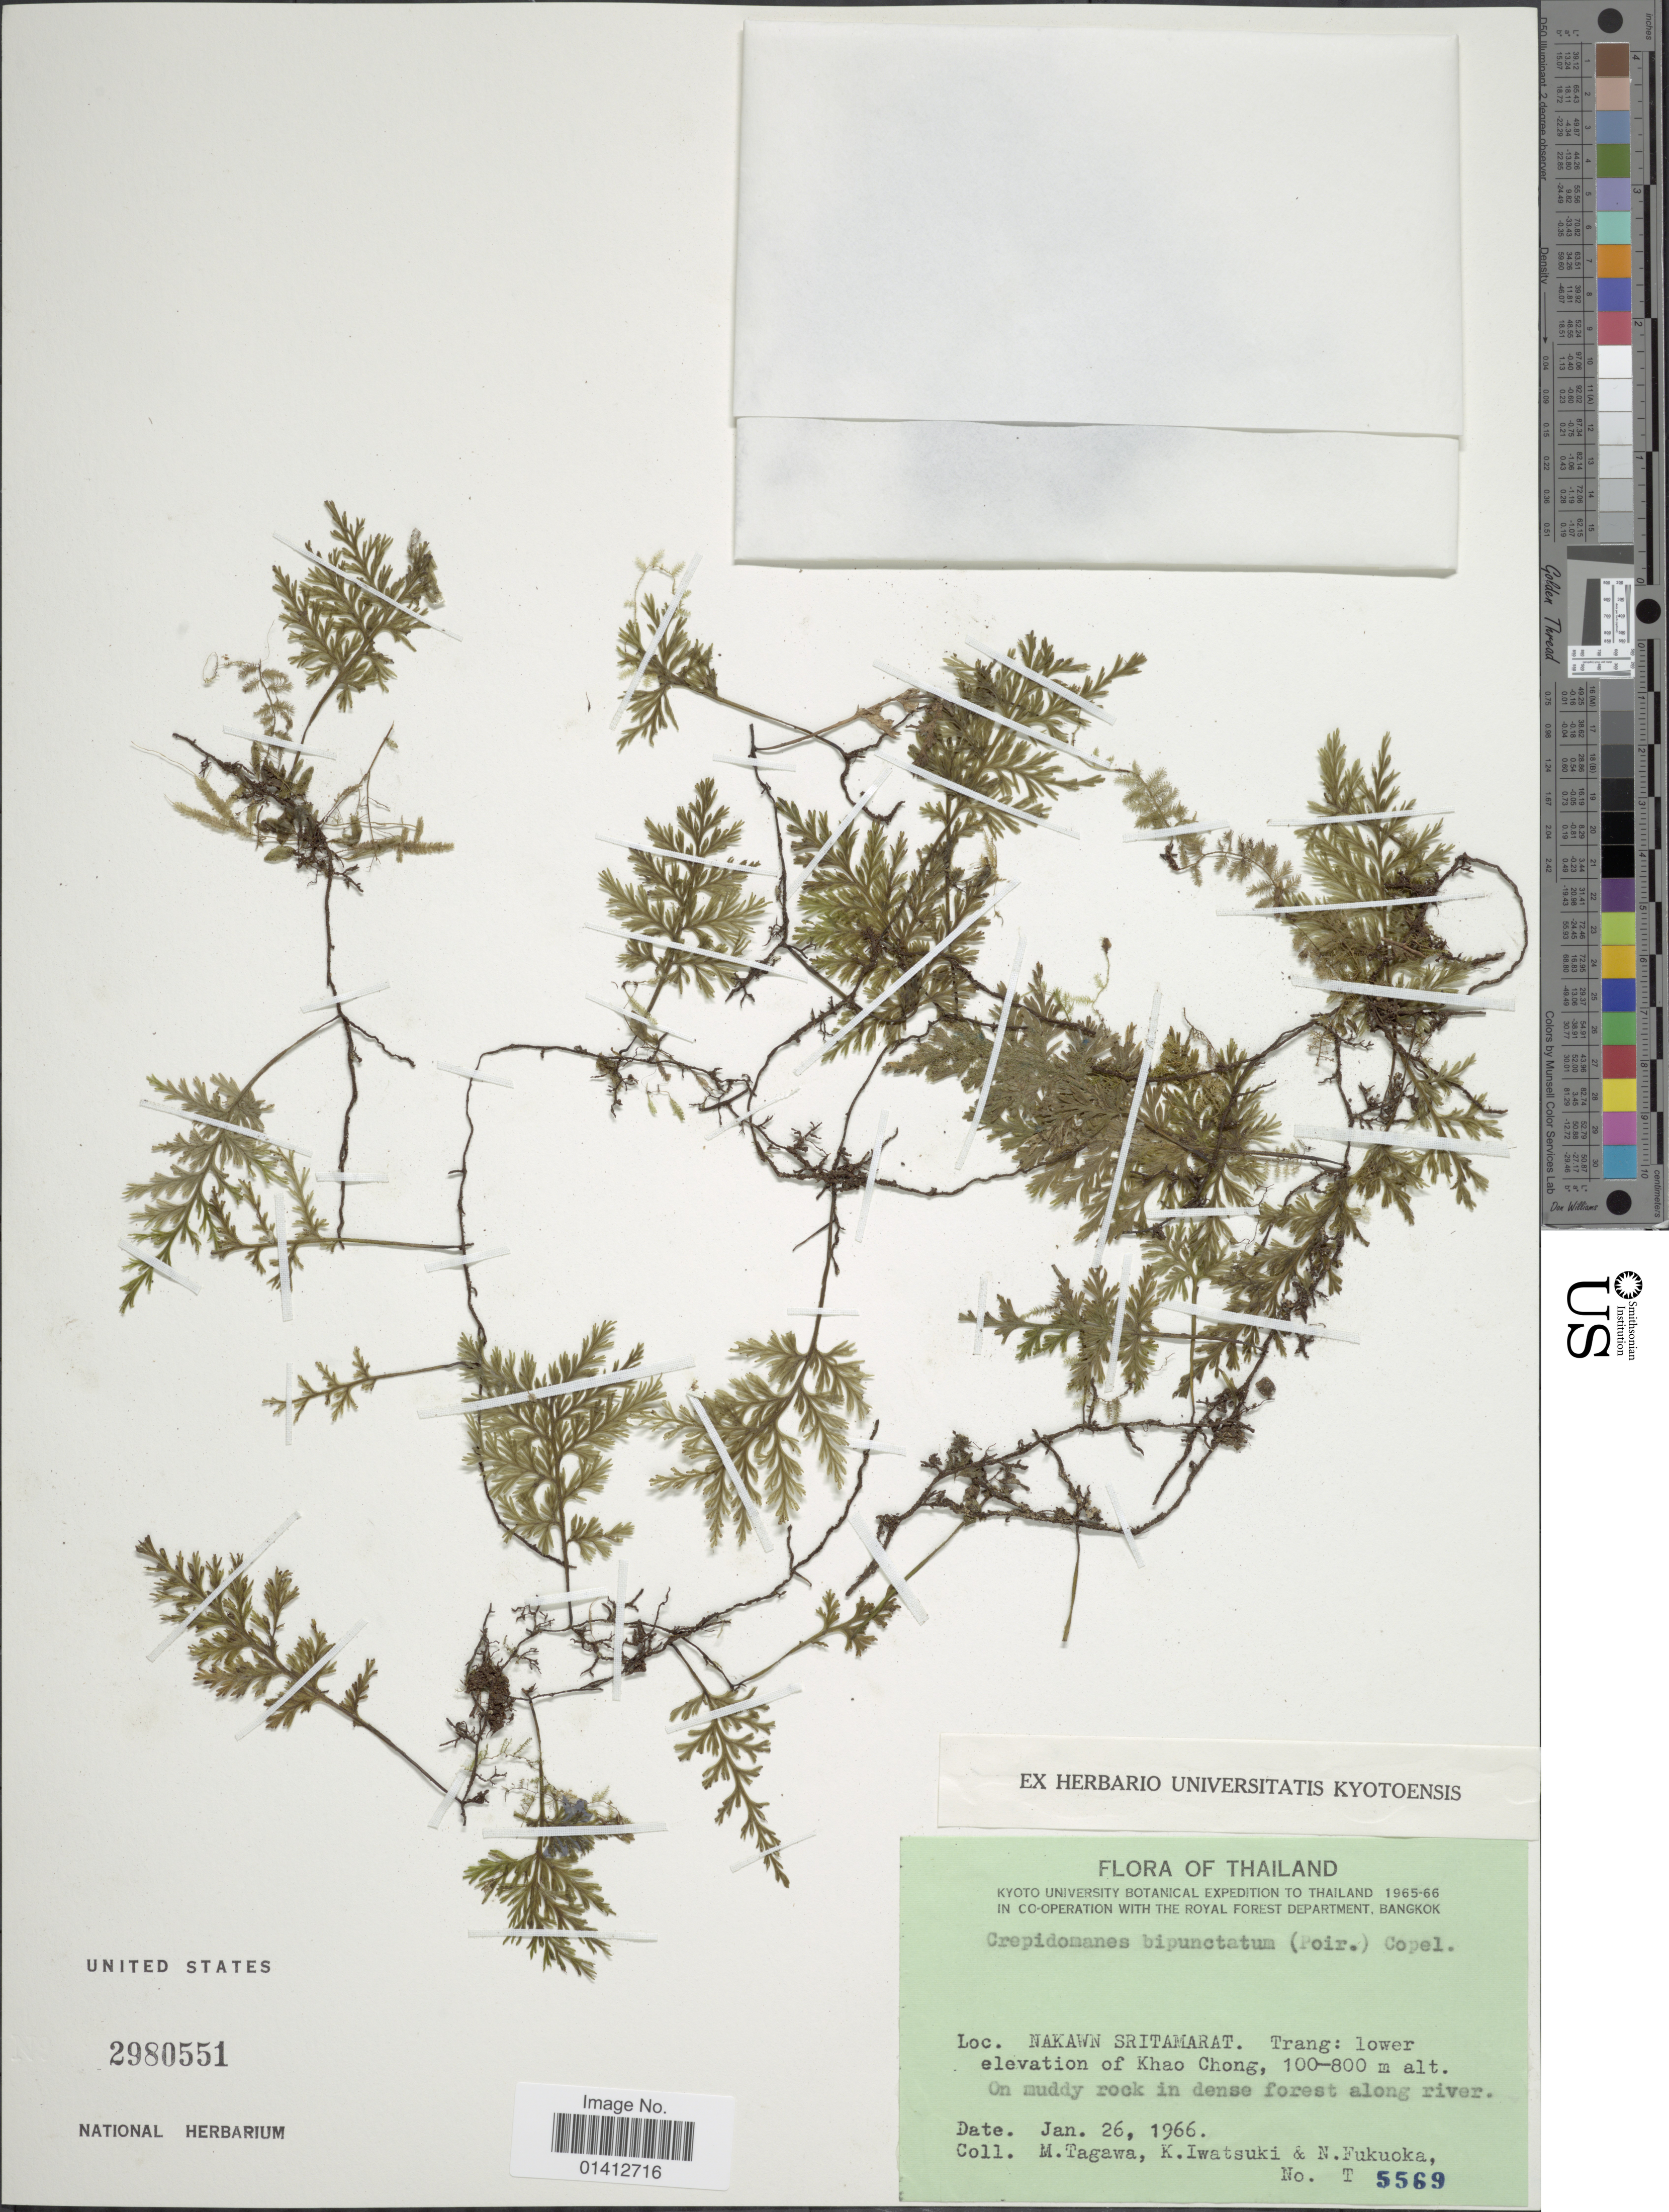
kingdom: Plantae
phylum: Tracheophyta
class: Polypodiopsida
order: Hymenophyllales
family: Hymenophyllaceae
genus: Crepidomanes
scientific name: Crepidomanes bipunctatum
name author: (Poir.) Copel.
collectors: M. Tagawa, K. Iwatsuki & N. Fukuoka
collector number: T 5569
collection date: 1966-01-26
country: Thailand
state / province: Trang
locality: Nakwan Sritamarat, lower elevation of Khao Chong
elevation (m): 100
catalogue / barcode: US 2980551